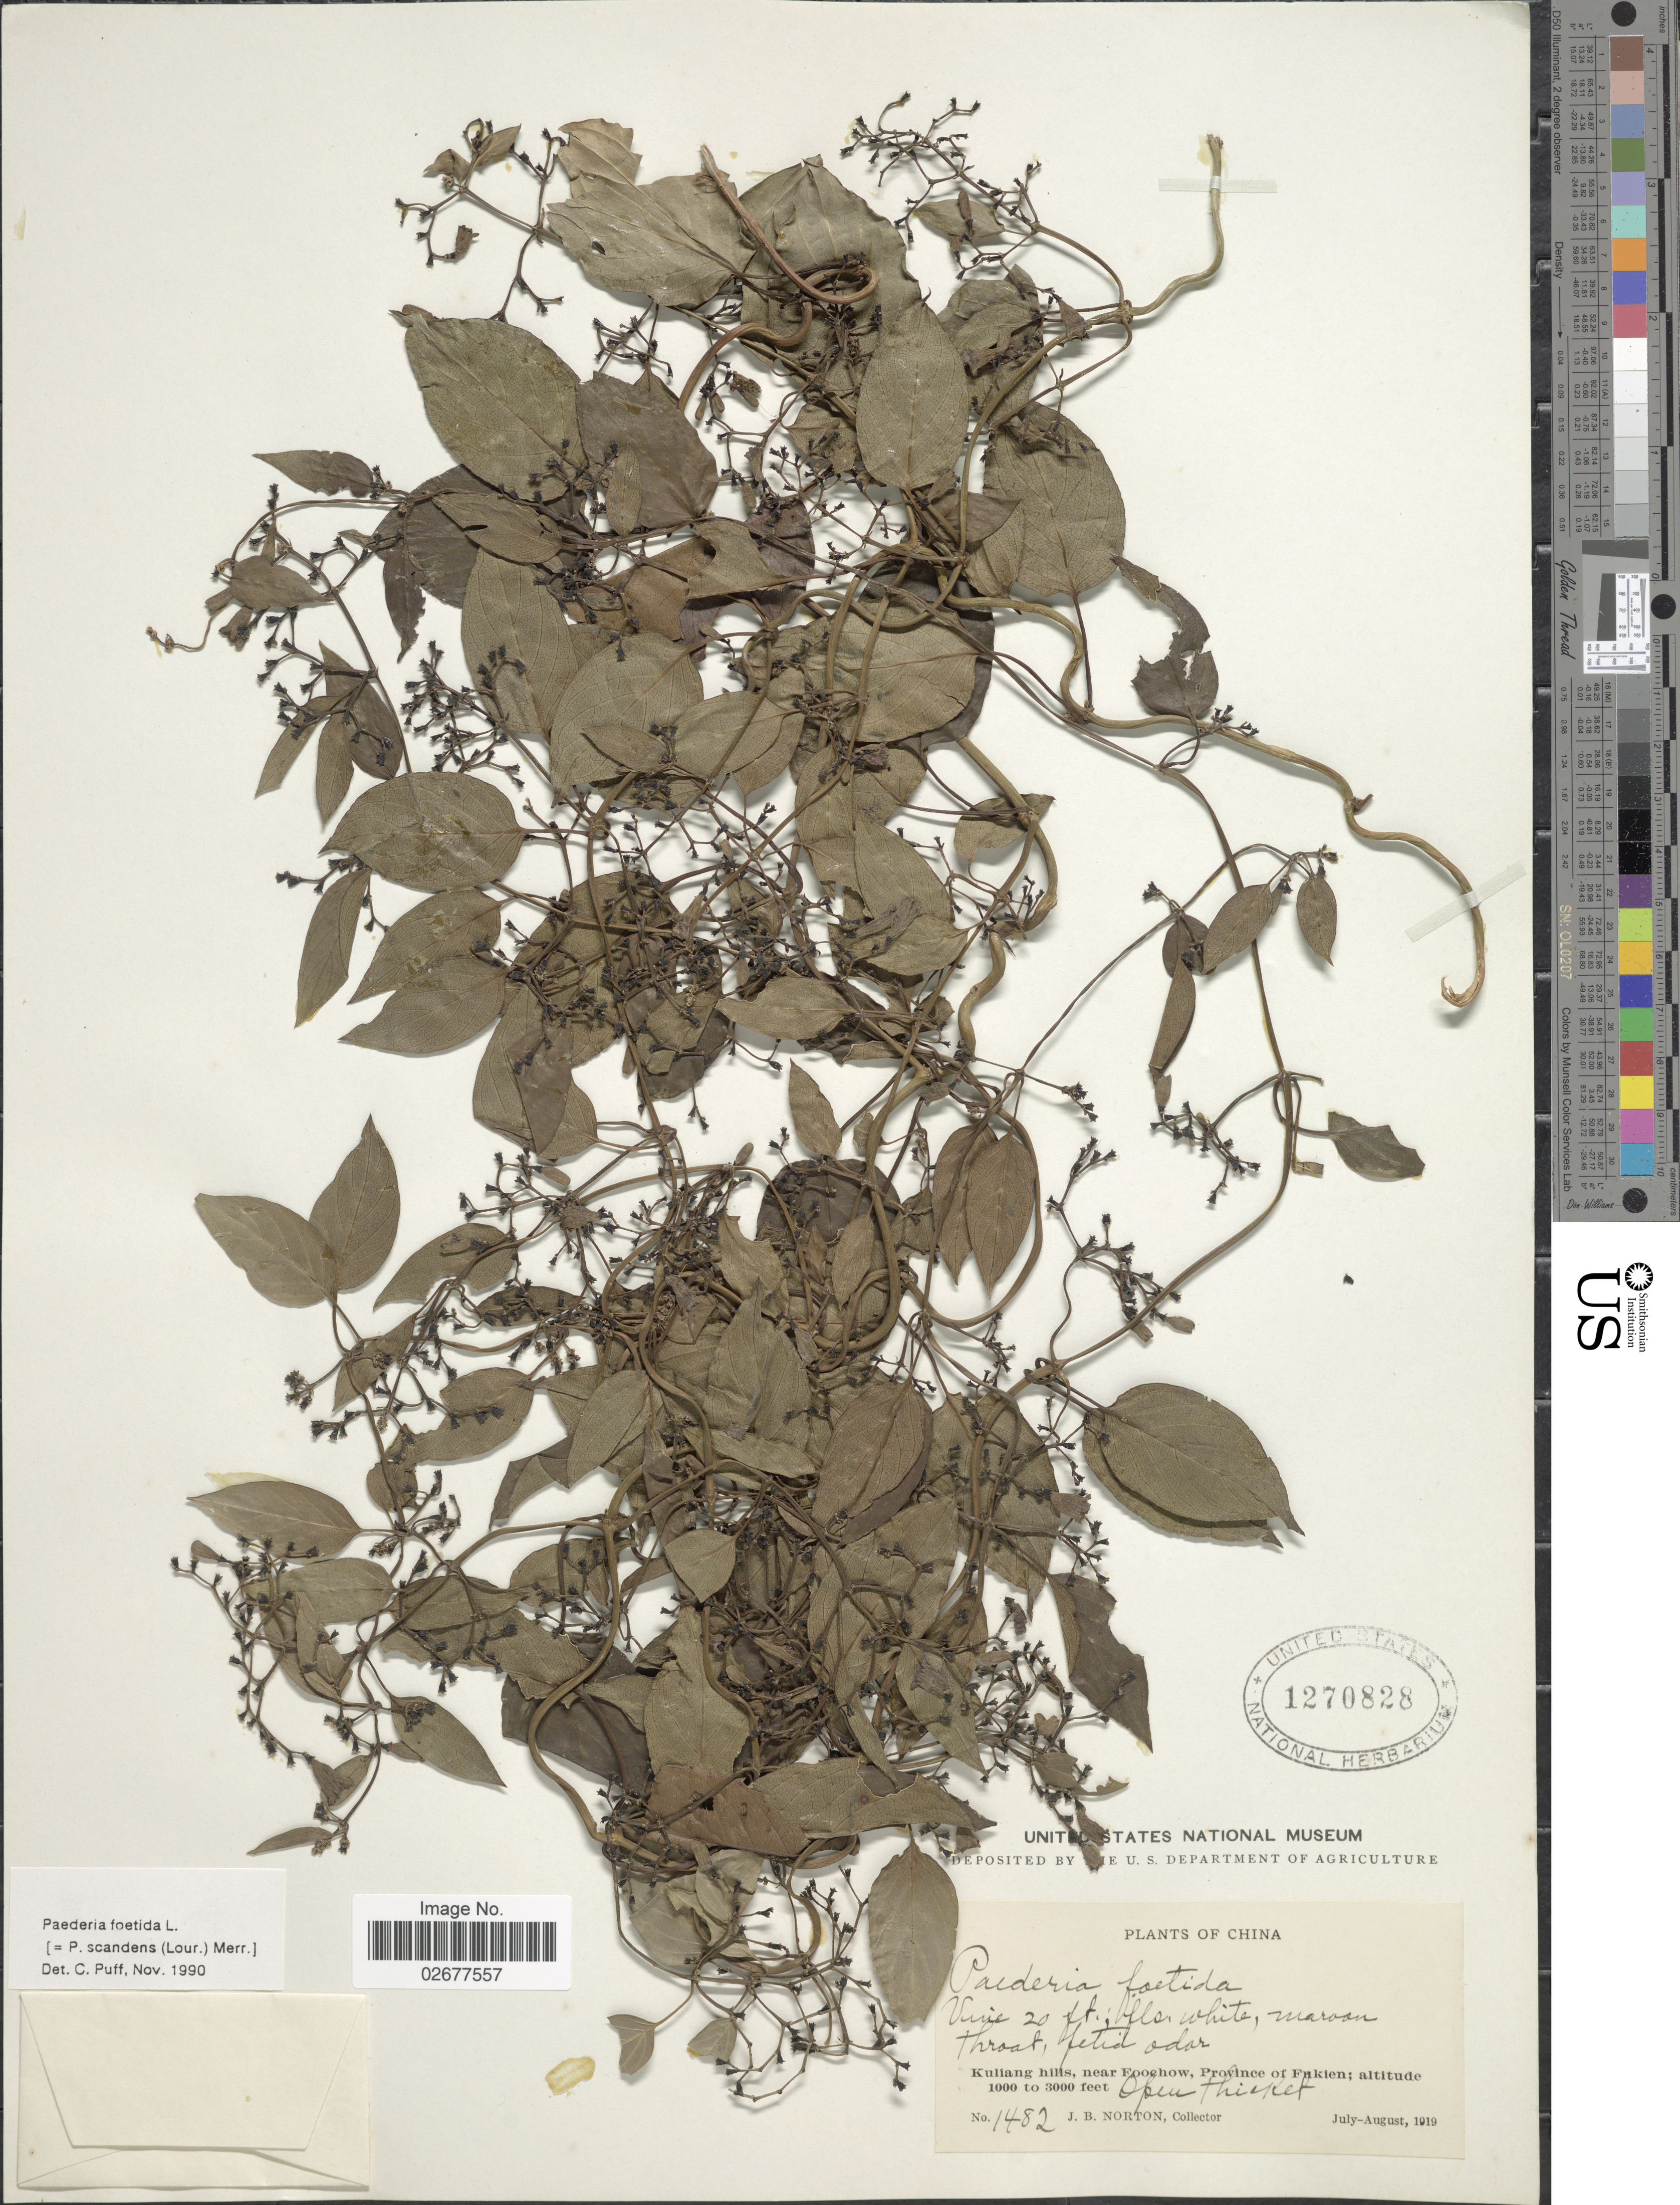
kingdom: Plantae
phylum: Tracheophyta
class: Magnoliopsida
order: Gentianales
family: Rubiaceae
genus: Paederia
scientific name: Paederia foetida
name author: Wall.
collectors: J. B. Norton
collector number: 1482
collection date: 1919-07/1919-08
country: China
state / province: Fujian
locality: Kuliang hills, near Foochow, Province of Fukien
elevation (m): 305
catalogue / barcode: US 1270828